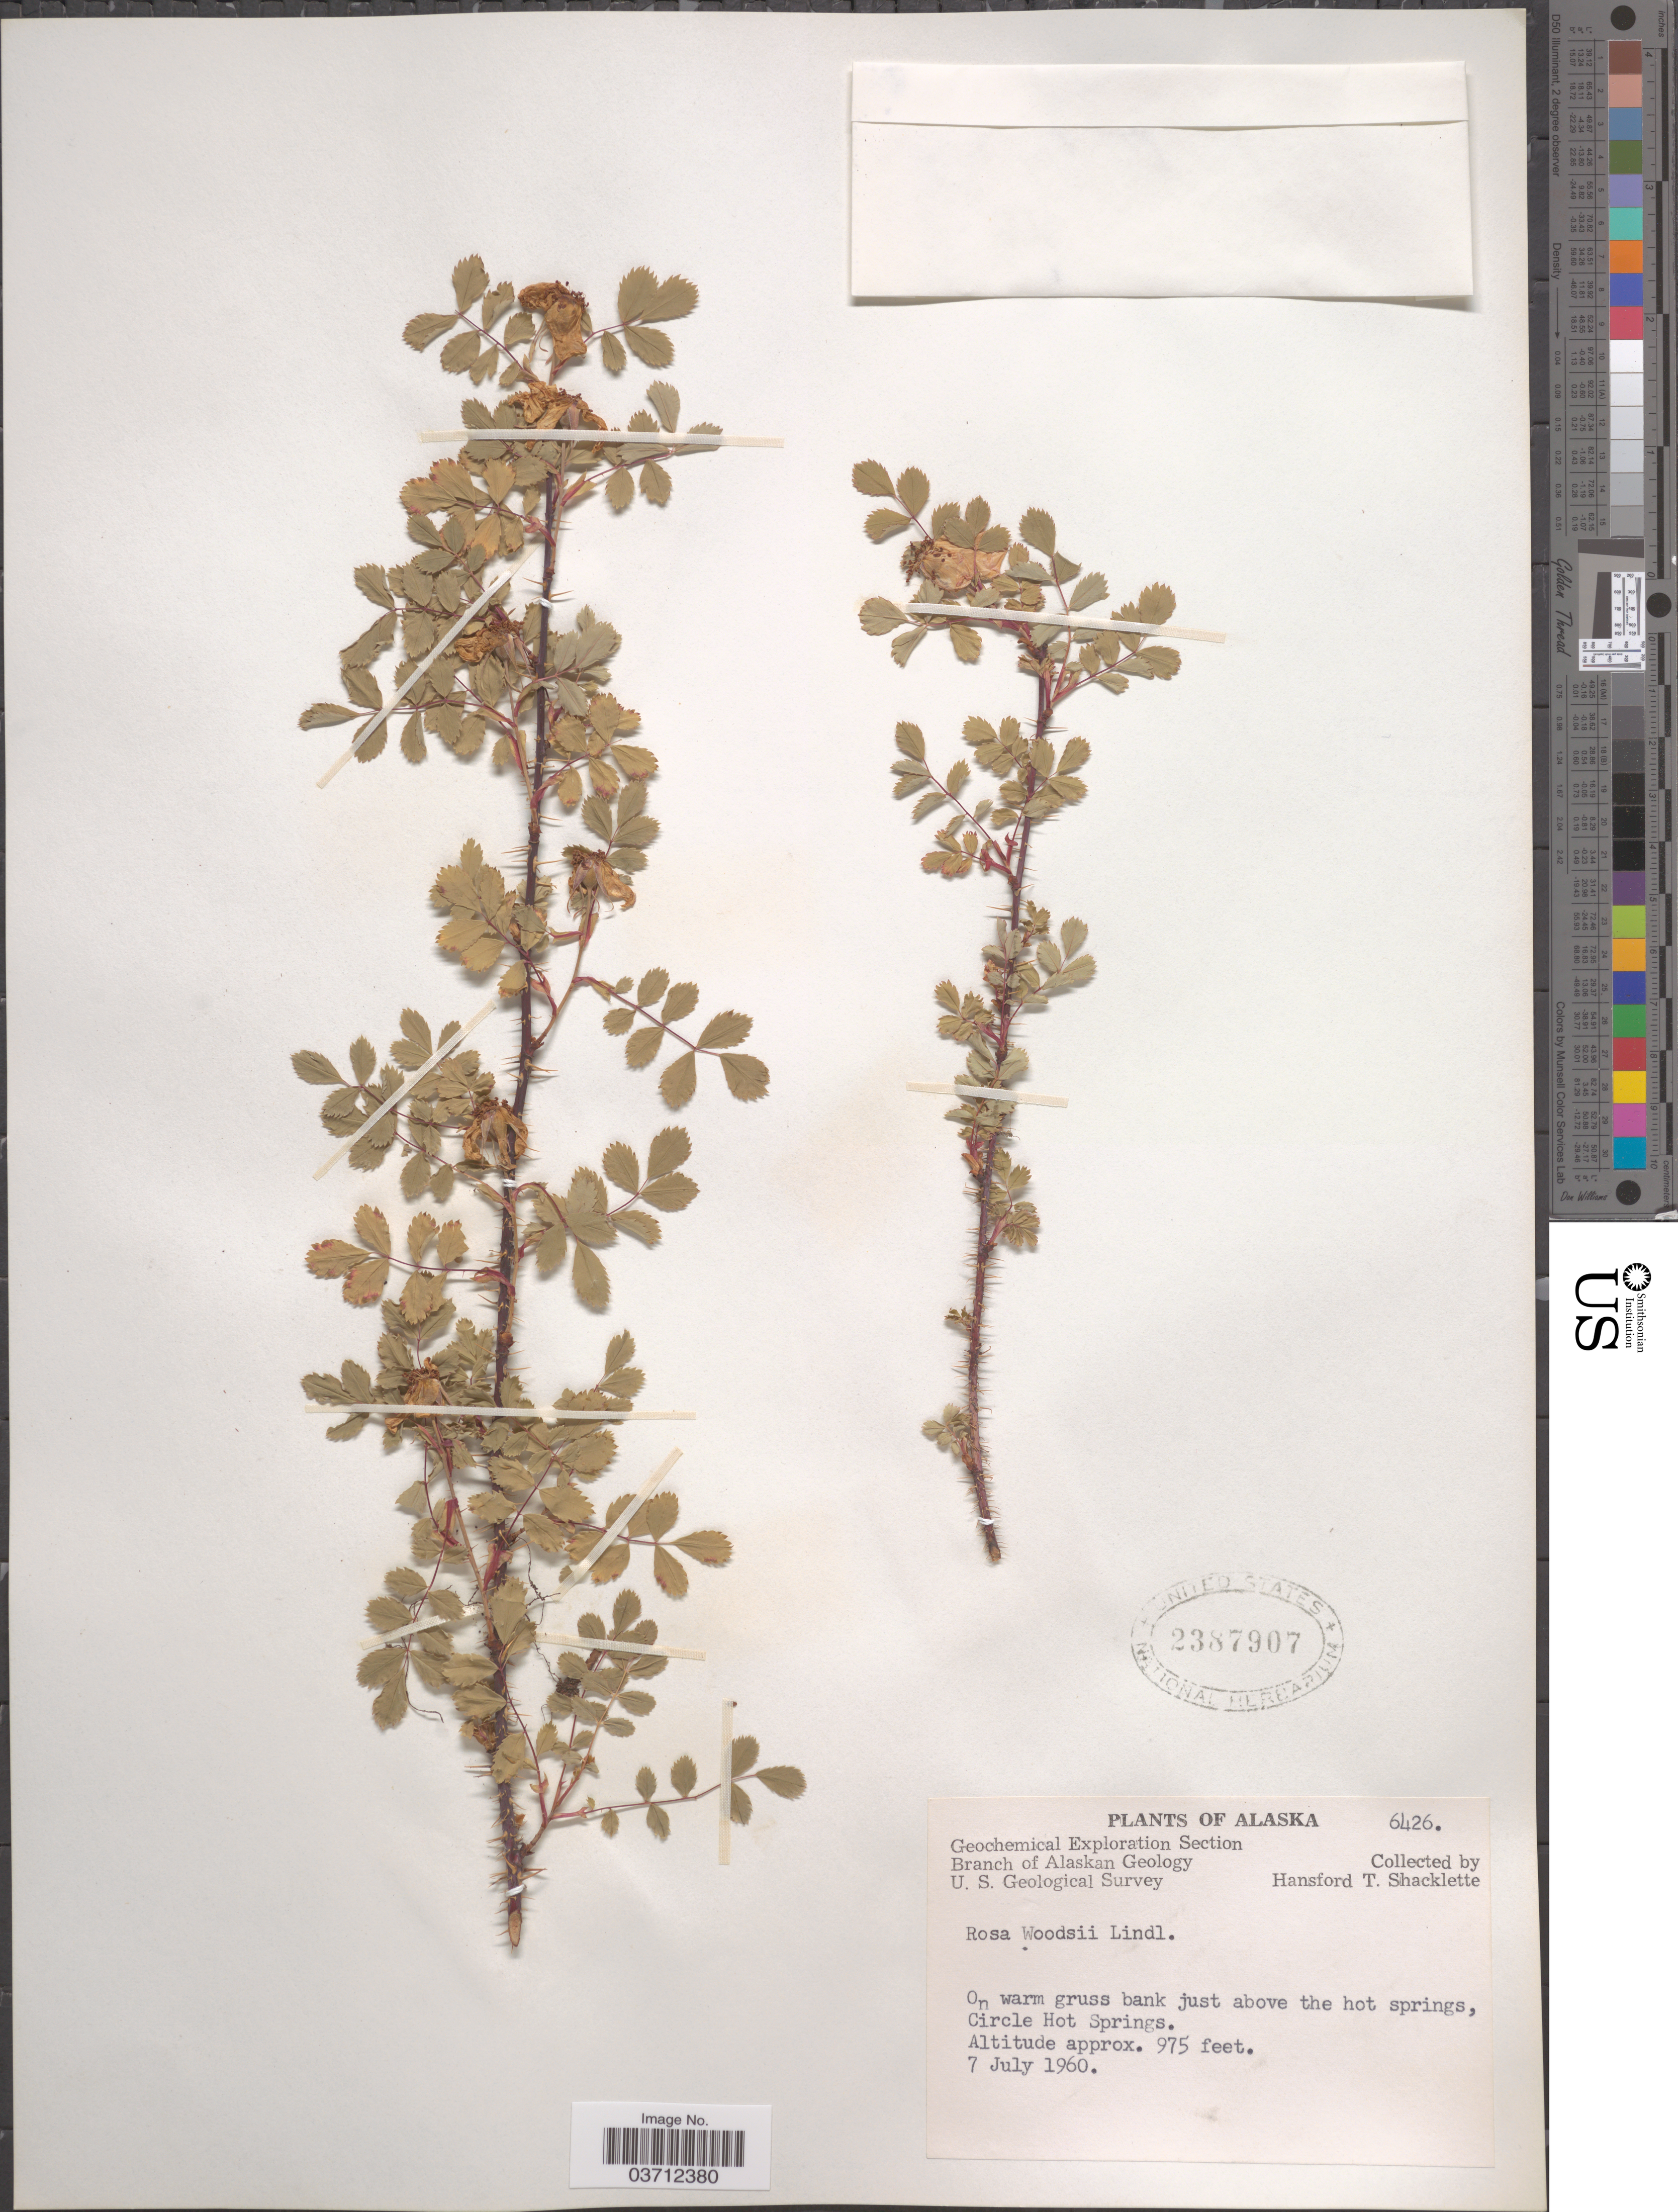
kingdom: Plantae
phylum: Tracheophyta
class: Magnoliopsida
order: Rosales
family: Rosaceae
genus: Rosa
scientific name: Rosa woodsii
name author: Lindl.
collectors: H. Shacklette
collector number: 6426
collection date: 1960-07-07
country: United States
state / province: Alaska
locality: On warm gruss bank just above the hot springs, Circle Hot Springs.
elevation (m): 297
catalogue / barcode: US 2387907